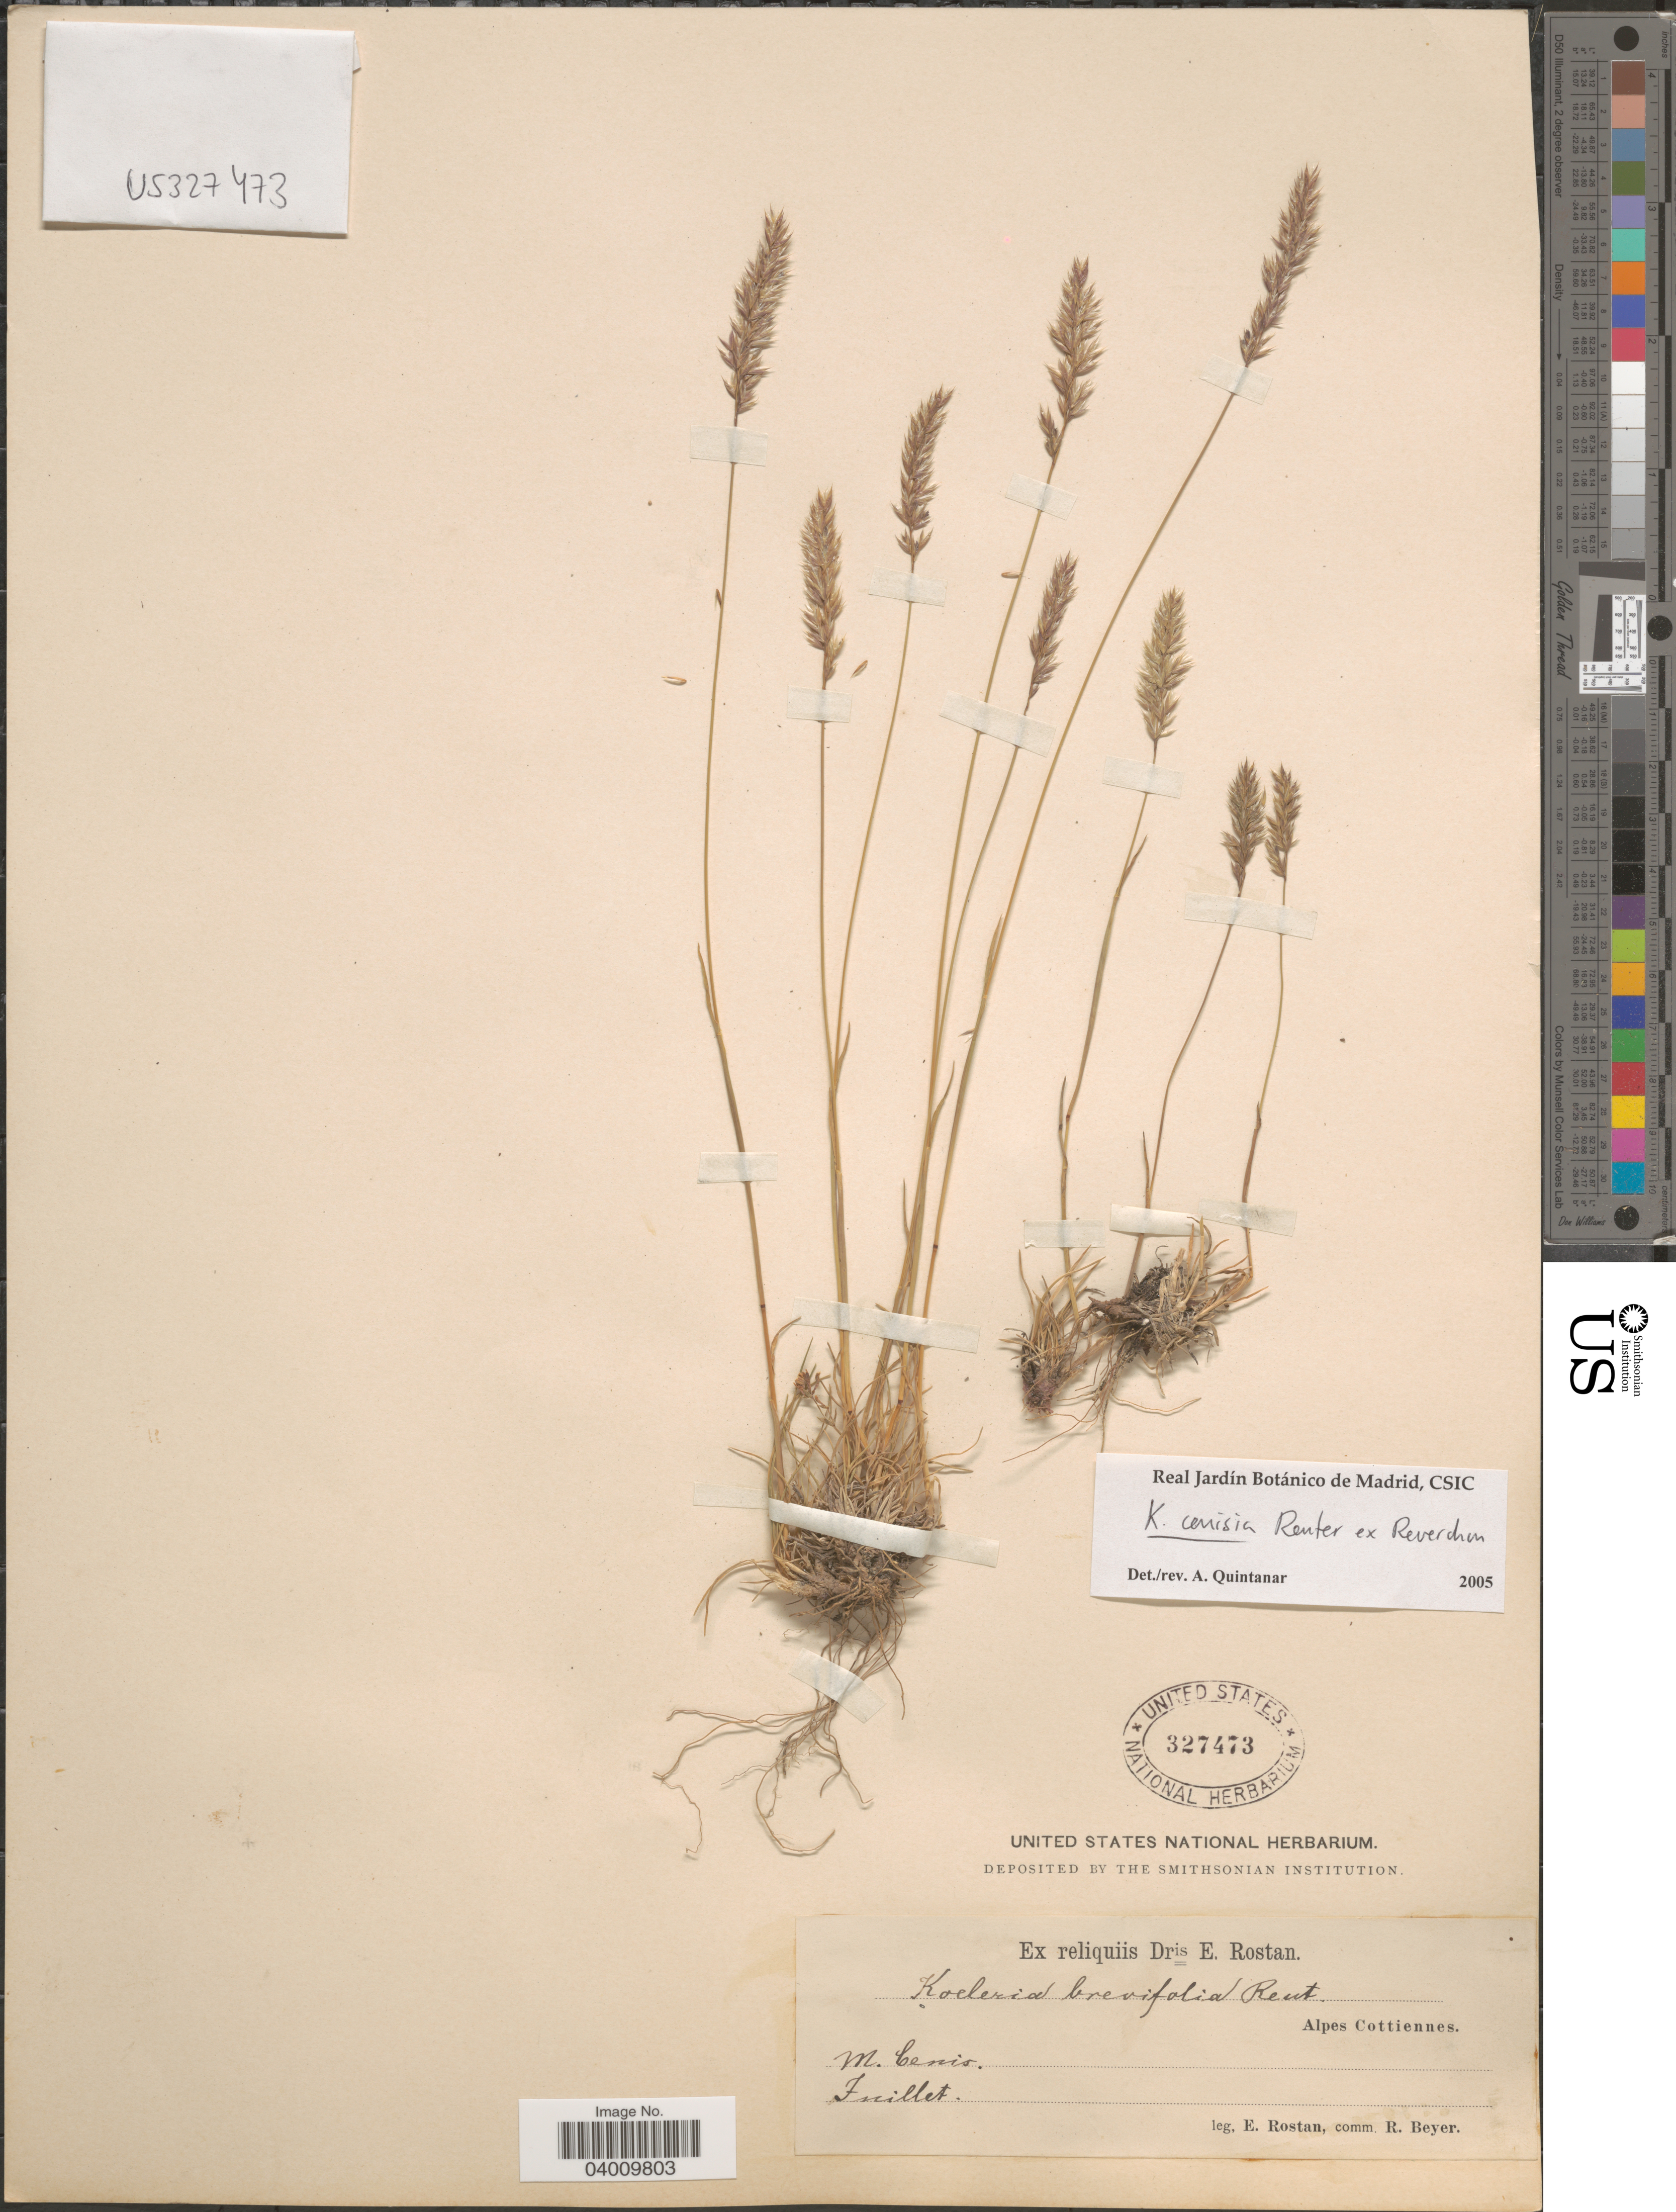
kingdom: Plantae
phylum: Tracheophyta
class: Liliopsida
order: Poales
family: Poaceae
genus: Koeleria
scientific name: Koeleria cenisia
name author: Reut. & E. Rev.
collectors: E. Rostan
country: France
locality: Alpes Cottiennes. M. Cenis.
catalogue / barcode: US 327473